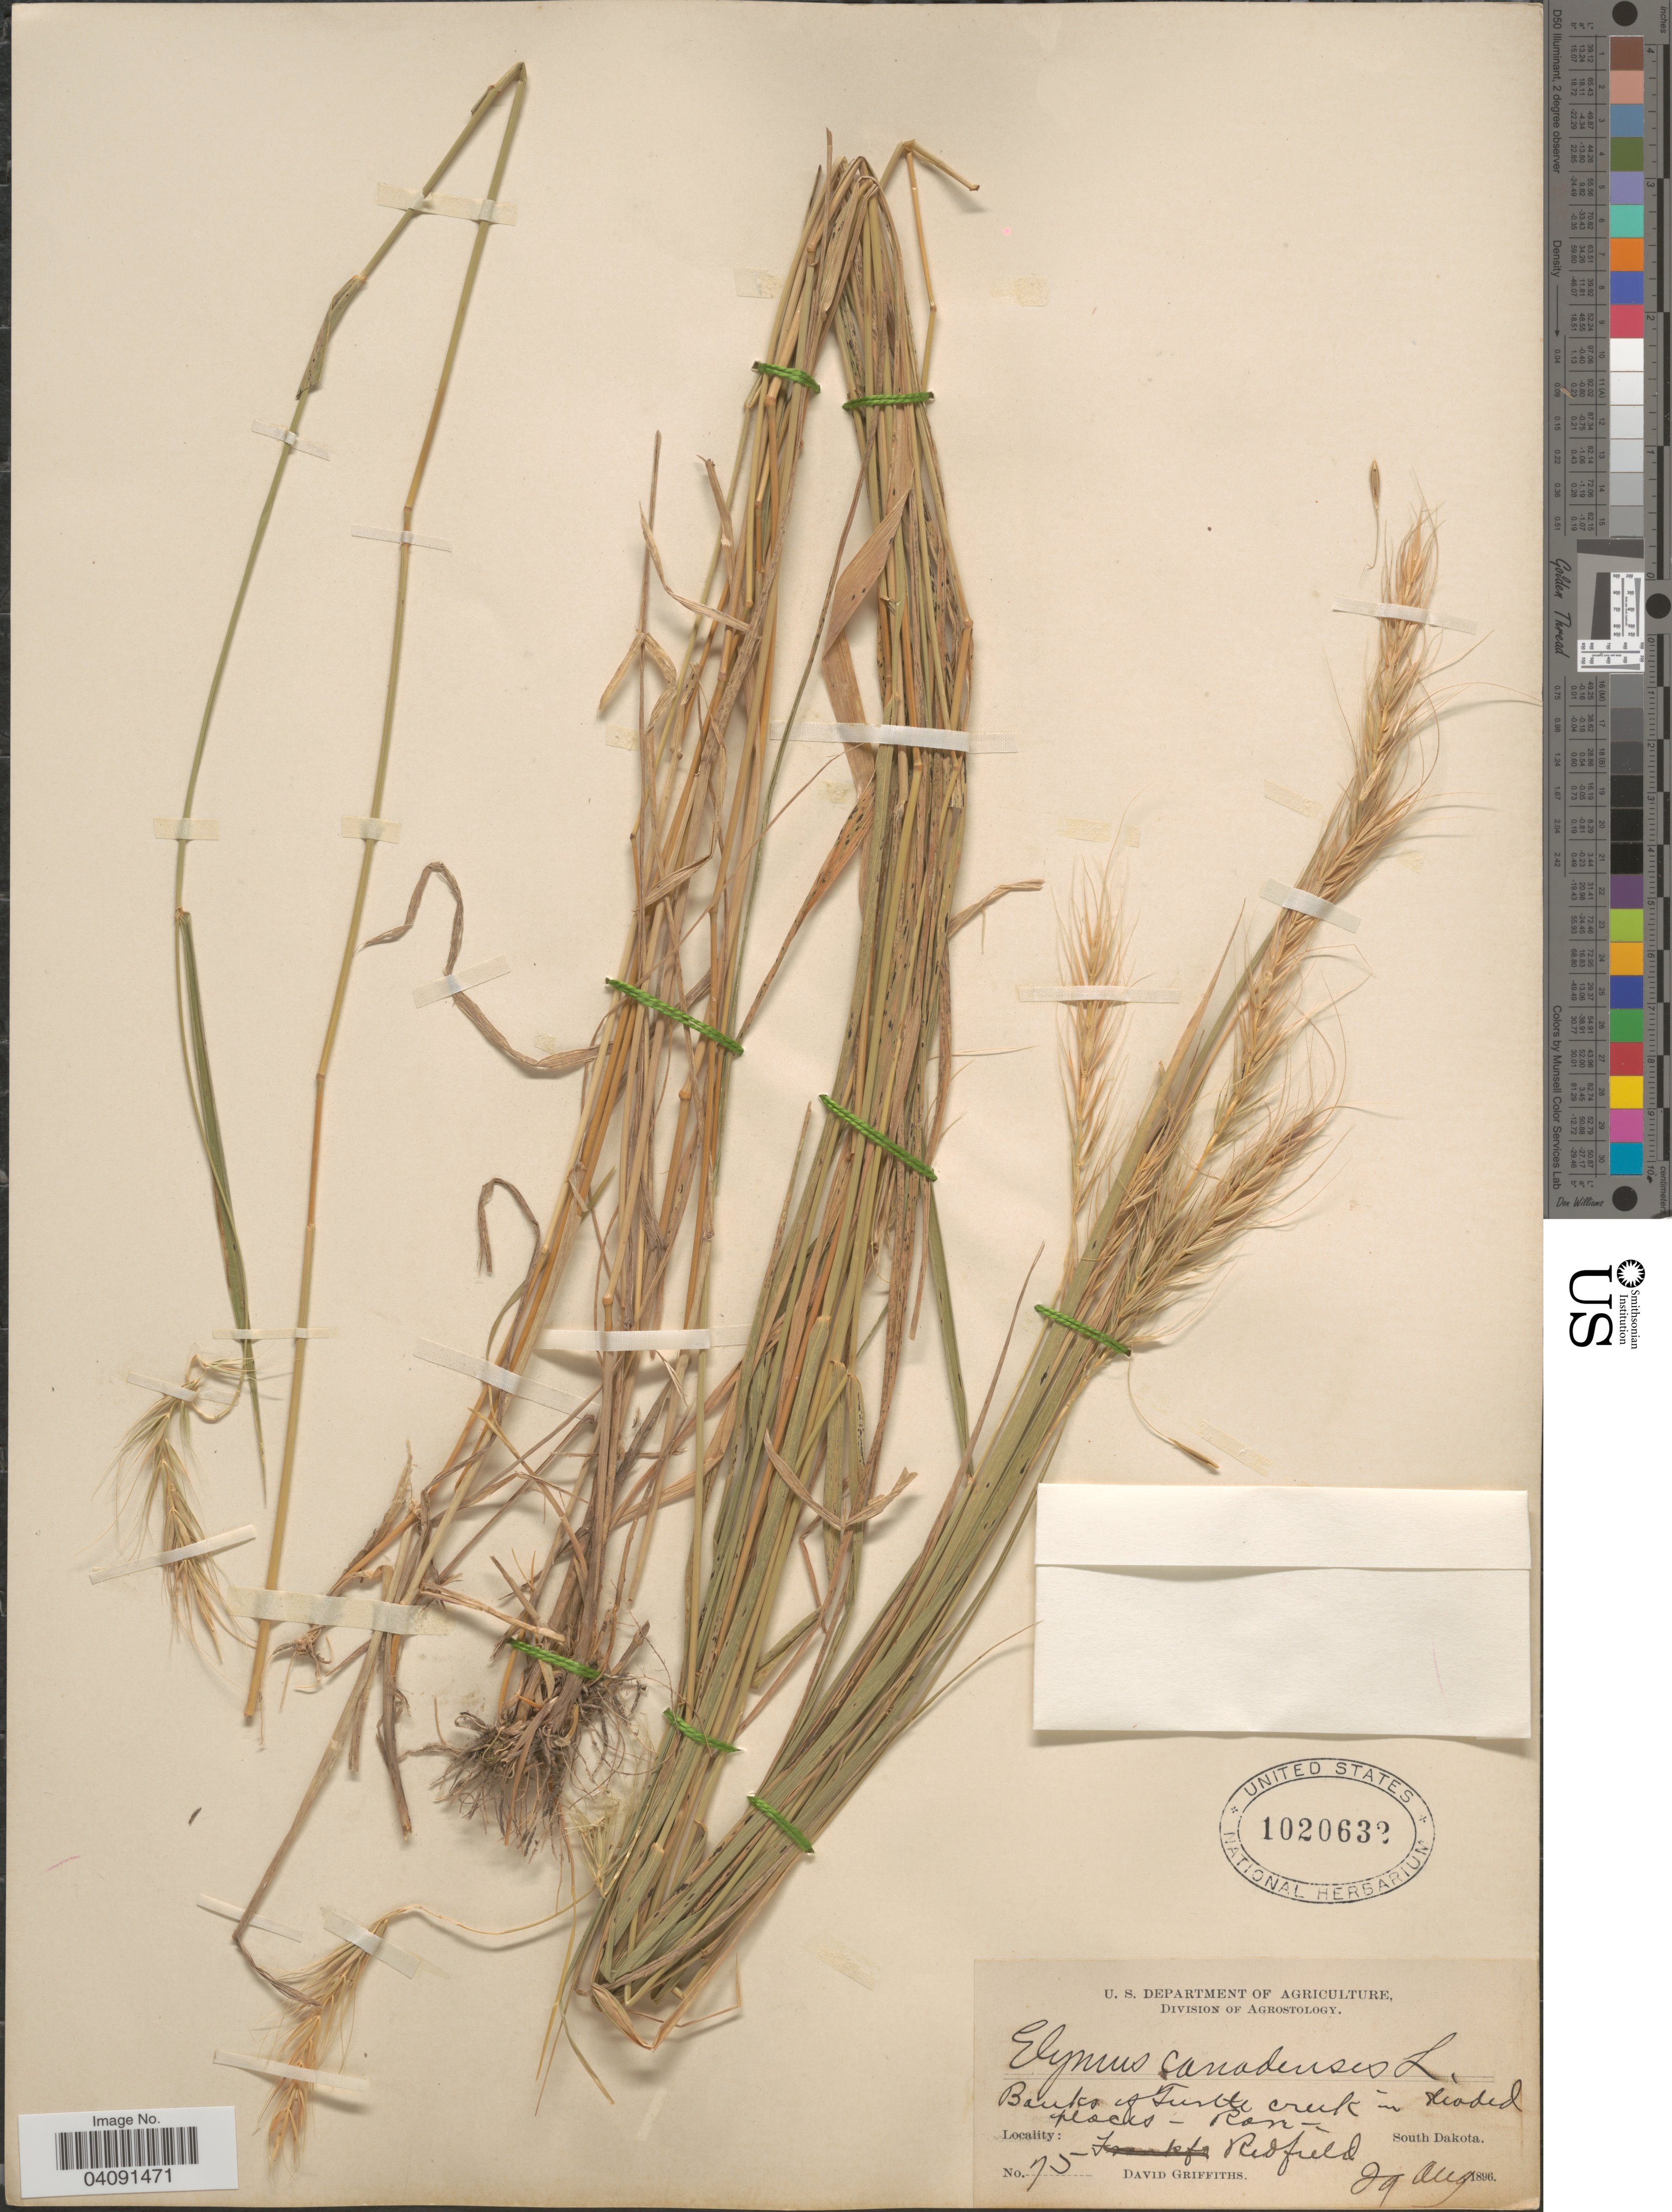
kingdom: Plantae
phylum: Tracheophyta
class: Liliopsida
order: Poales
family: Poaceae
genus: Elymus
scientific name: Elymus canadensis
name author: L.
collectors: D. Griffiths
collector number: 75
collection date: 1896-08-29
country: United States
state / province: South Dakota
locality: Banks of Turtle Creek in shaded places- Rare - Redfield.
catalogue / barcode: US 1020632